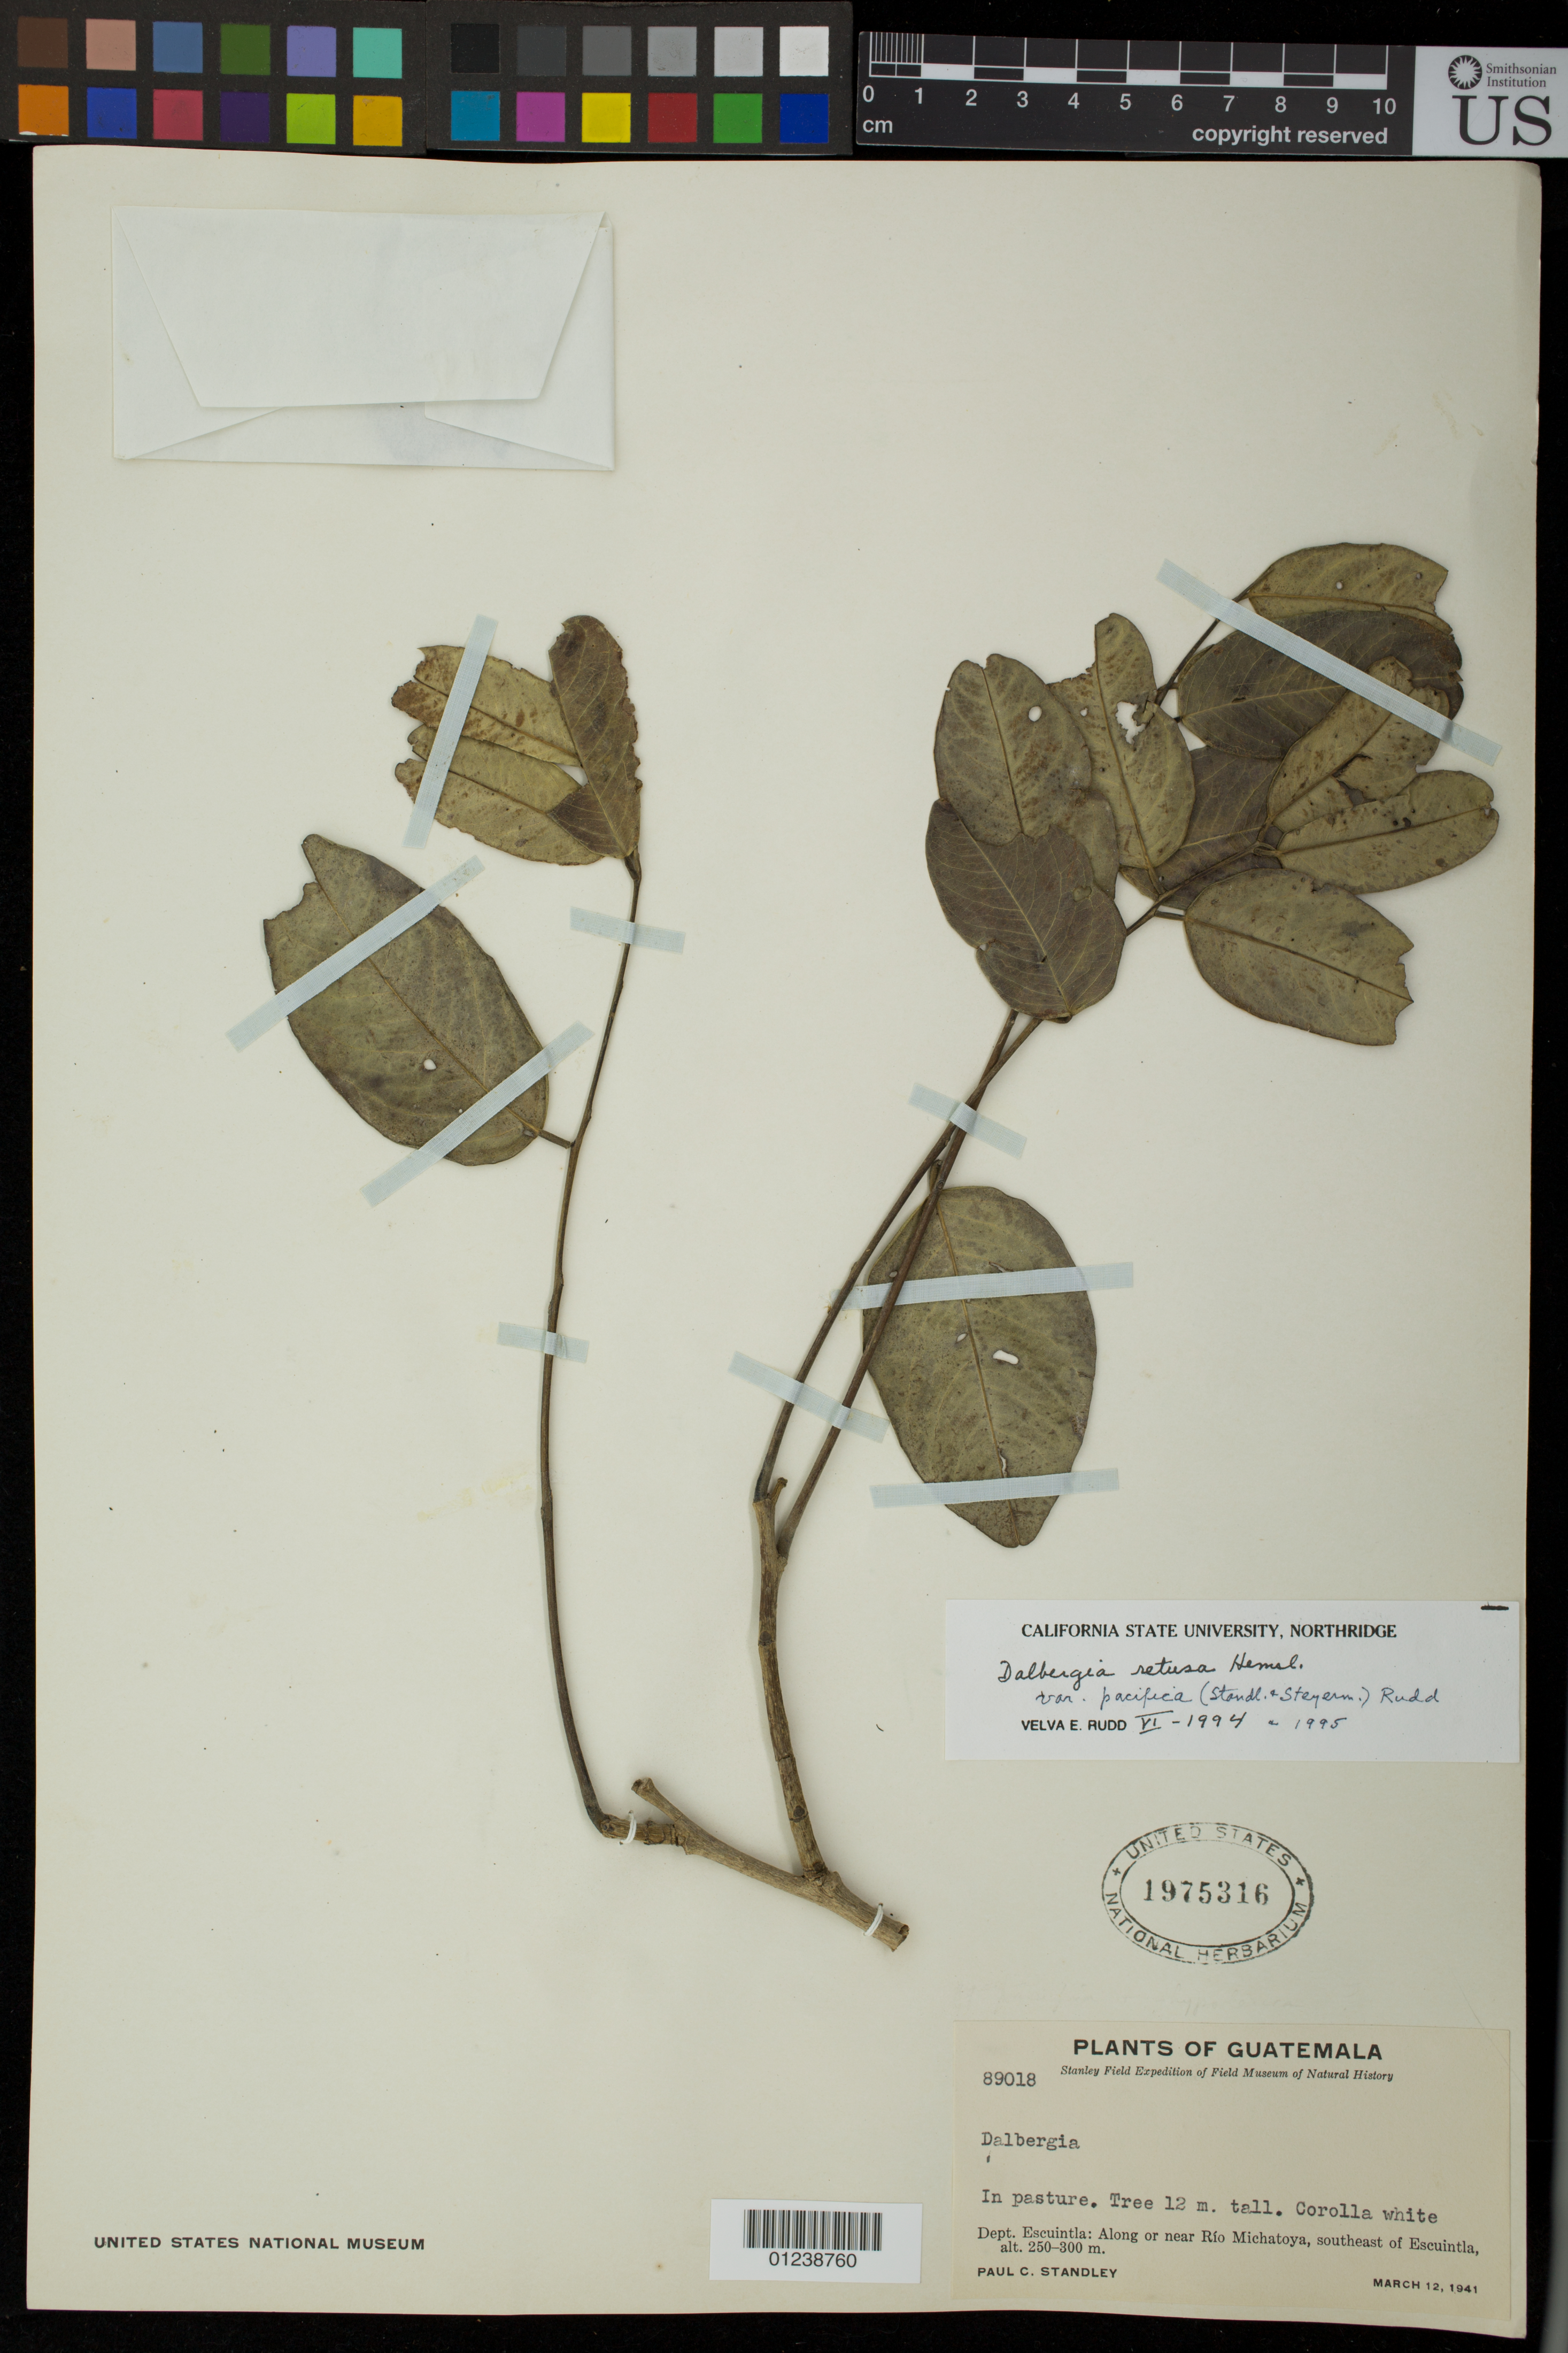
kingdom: Plantae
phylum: Tracheophyta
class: Magnoliopsida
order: Fabales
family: Fabaceae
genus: Dalbergia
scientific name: Dalbergia retusa var. pacifica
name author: (Standl. & Steyerm.) Rudd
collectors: P. Standely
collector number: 89018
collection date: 1941-03-12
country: Guatemala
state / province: Escuintla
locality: Along or near Rio Michatoya, southeast of Escuintla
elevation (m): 250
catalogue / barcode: US 1975316